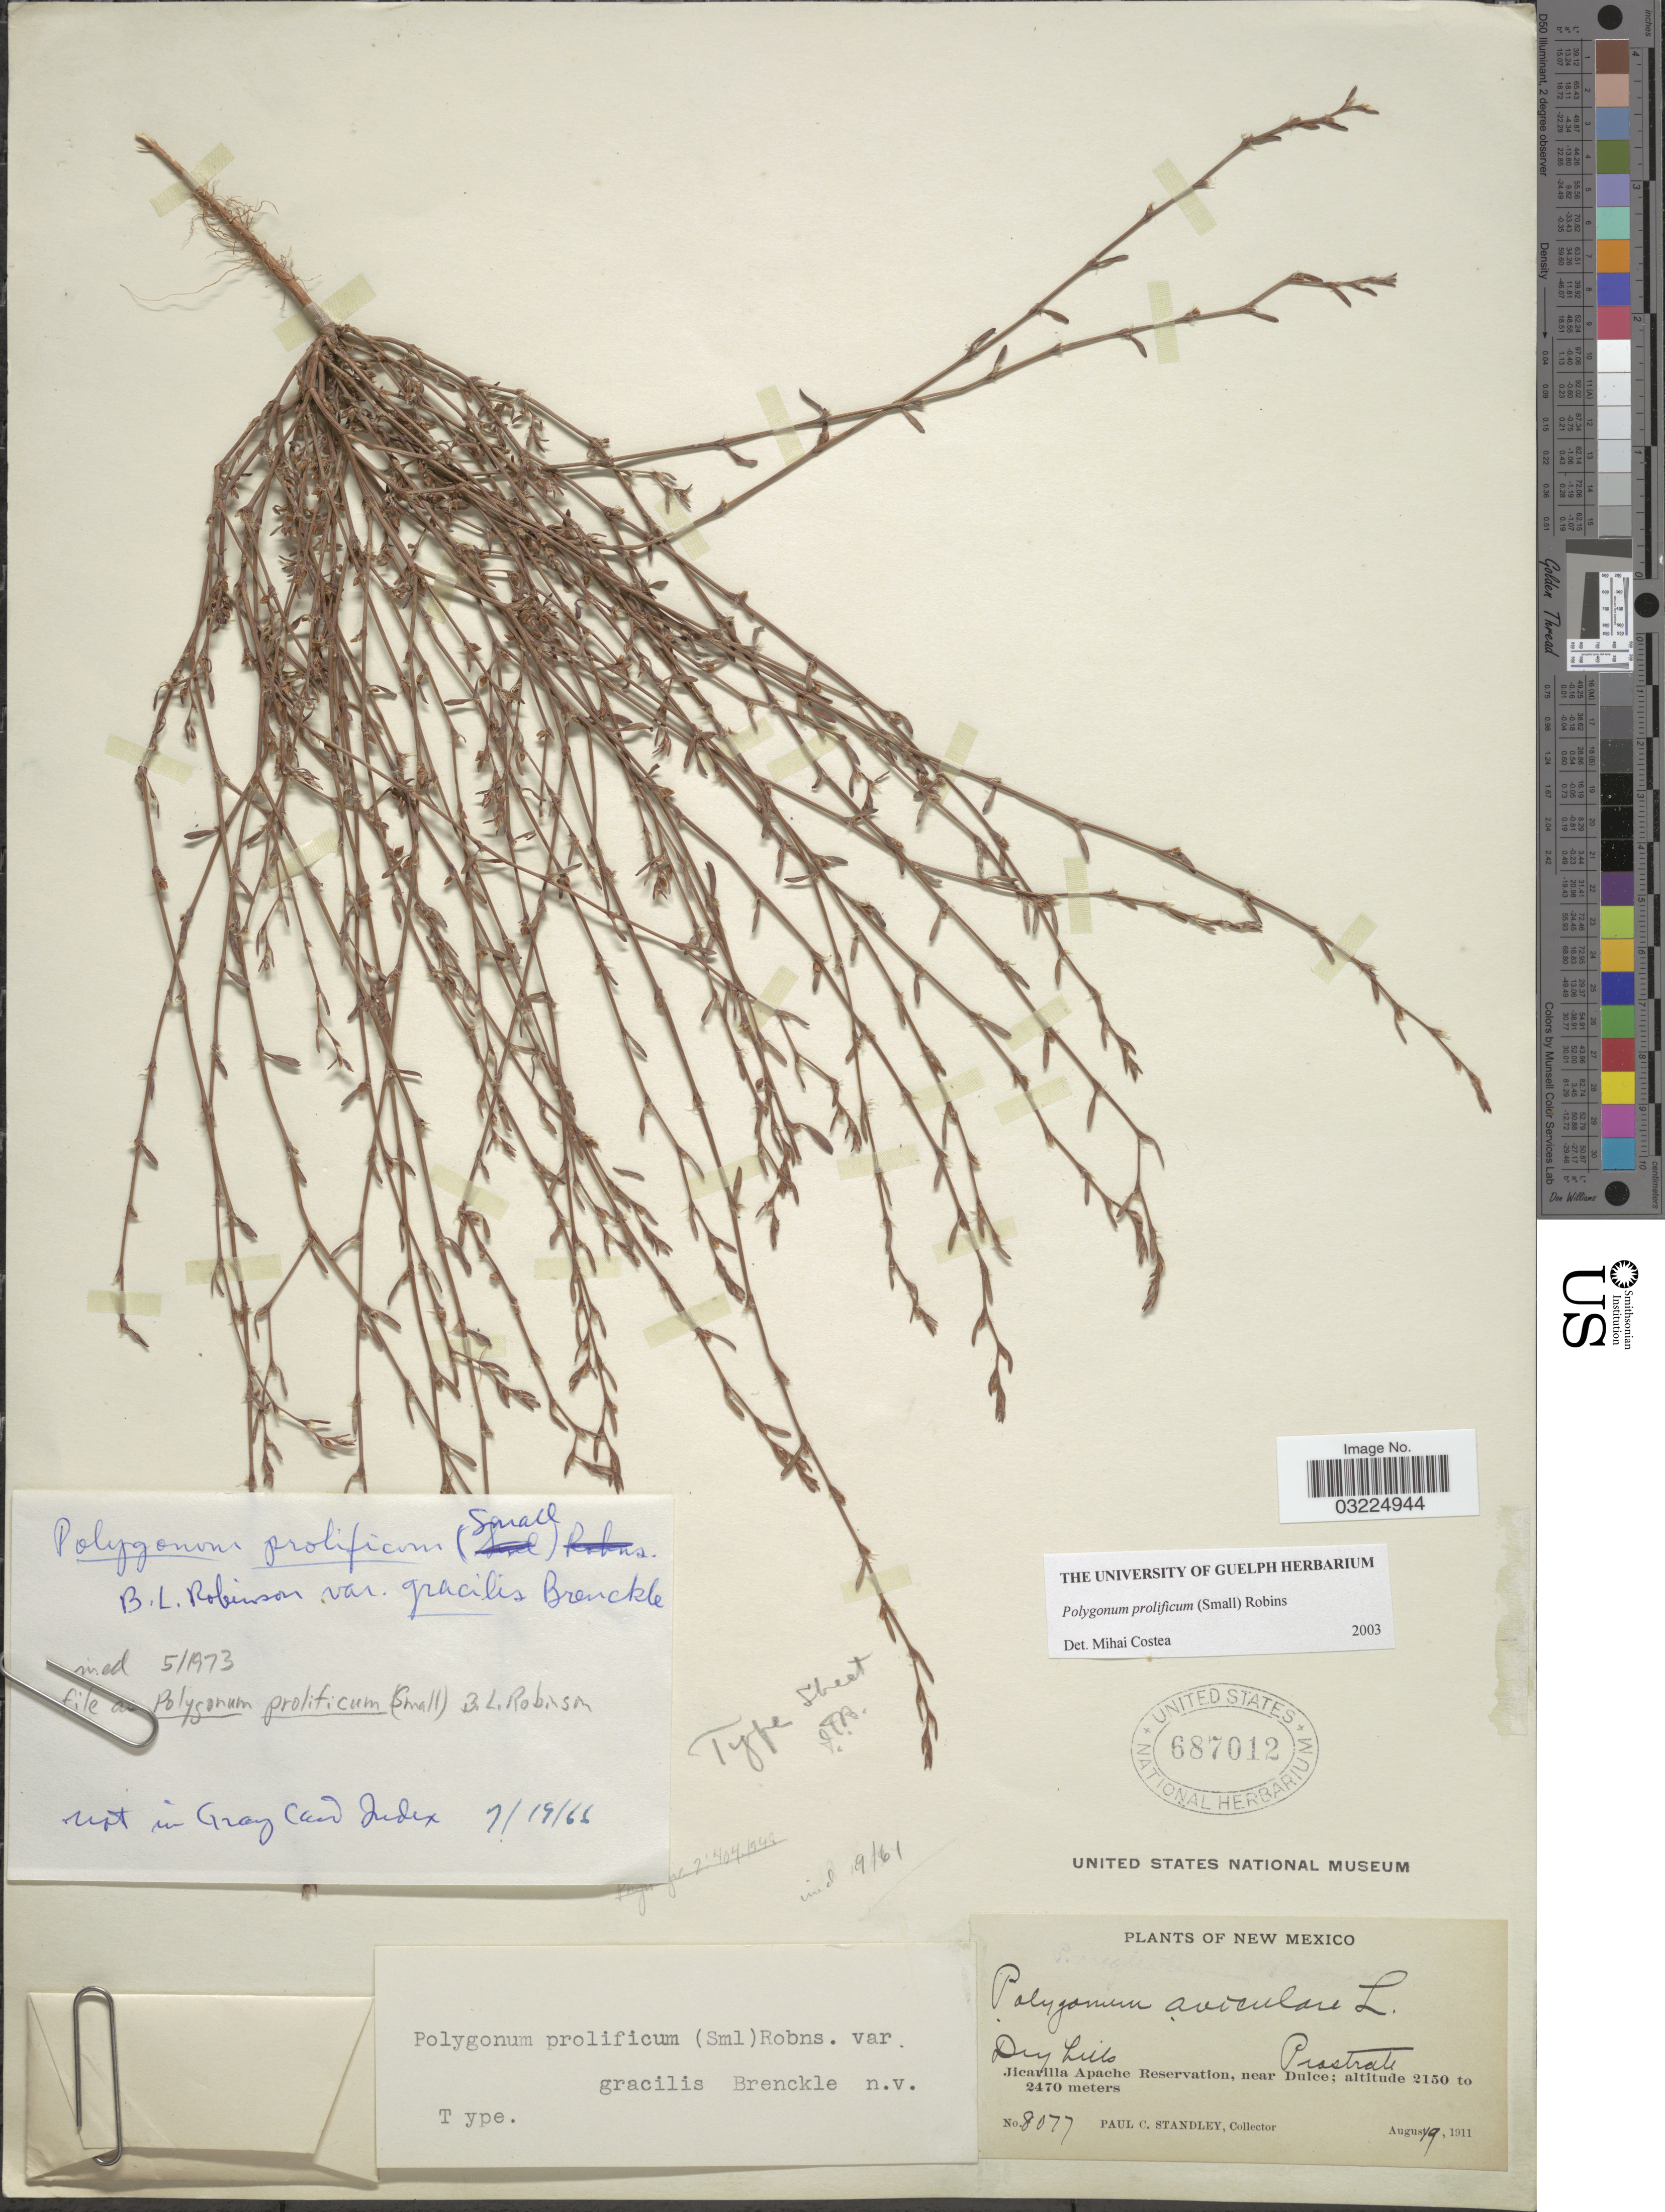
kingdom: Plantae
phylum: Tracheophyta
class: Magnoliopsida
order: Caryophyllales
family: Polygonaceae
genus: Polygonum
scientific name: Polygonum prolificum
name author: (Small) B.L. Rob.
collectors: P. C. Standley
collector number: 8077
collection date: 1911-08-19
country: United States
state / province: New Mexico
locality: Jicarilla Apache Reservation, near Dulce.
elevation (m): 2150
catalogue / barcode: US 687012